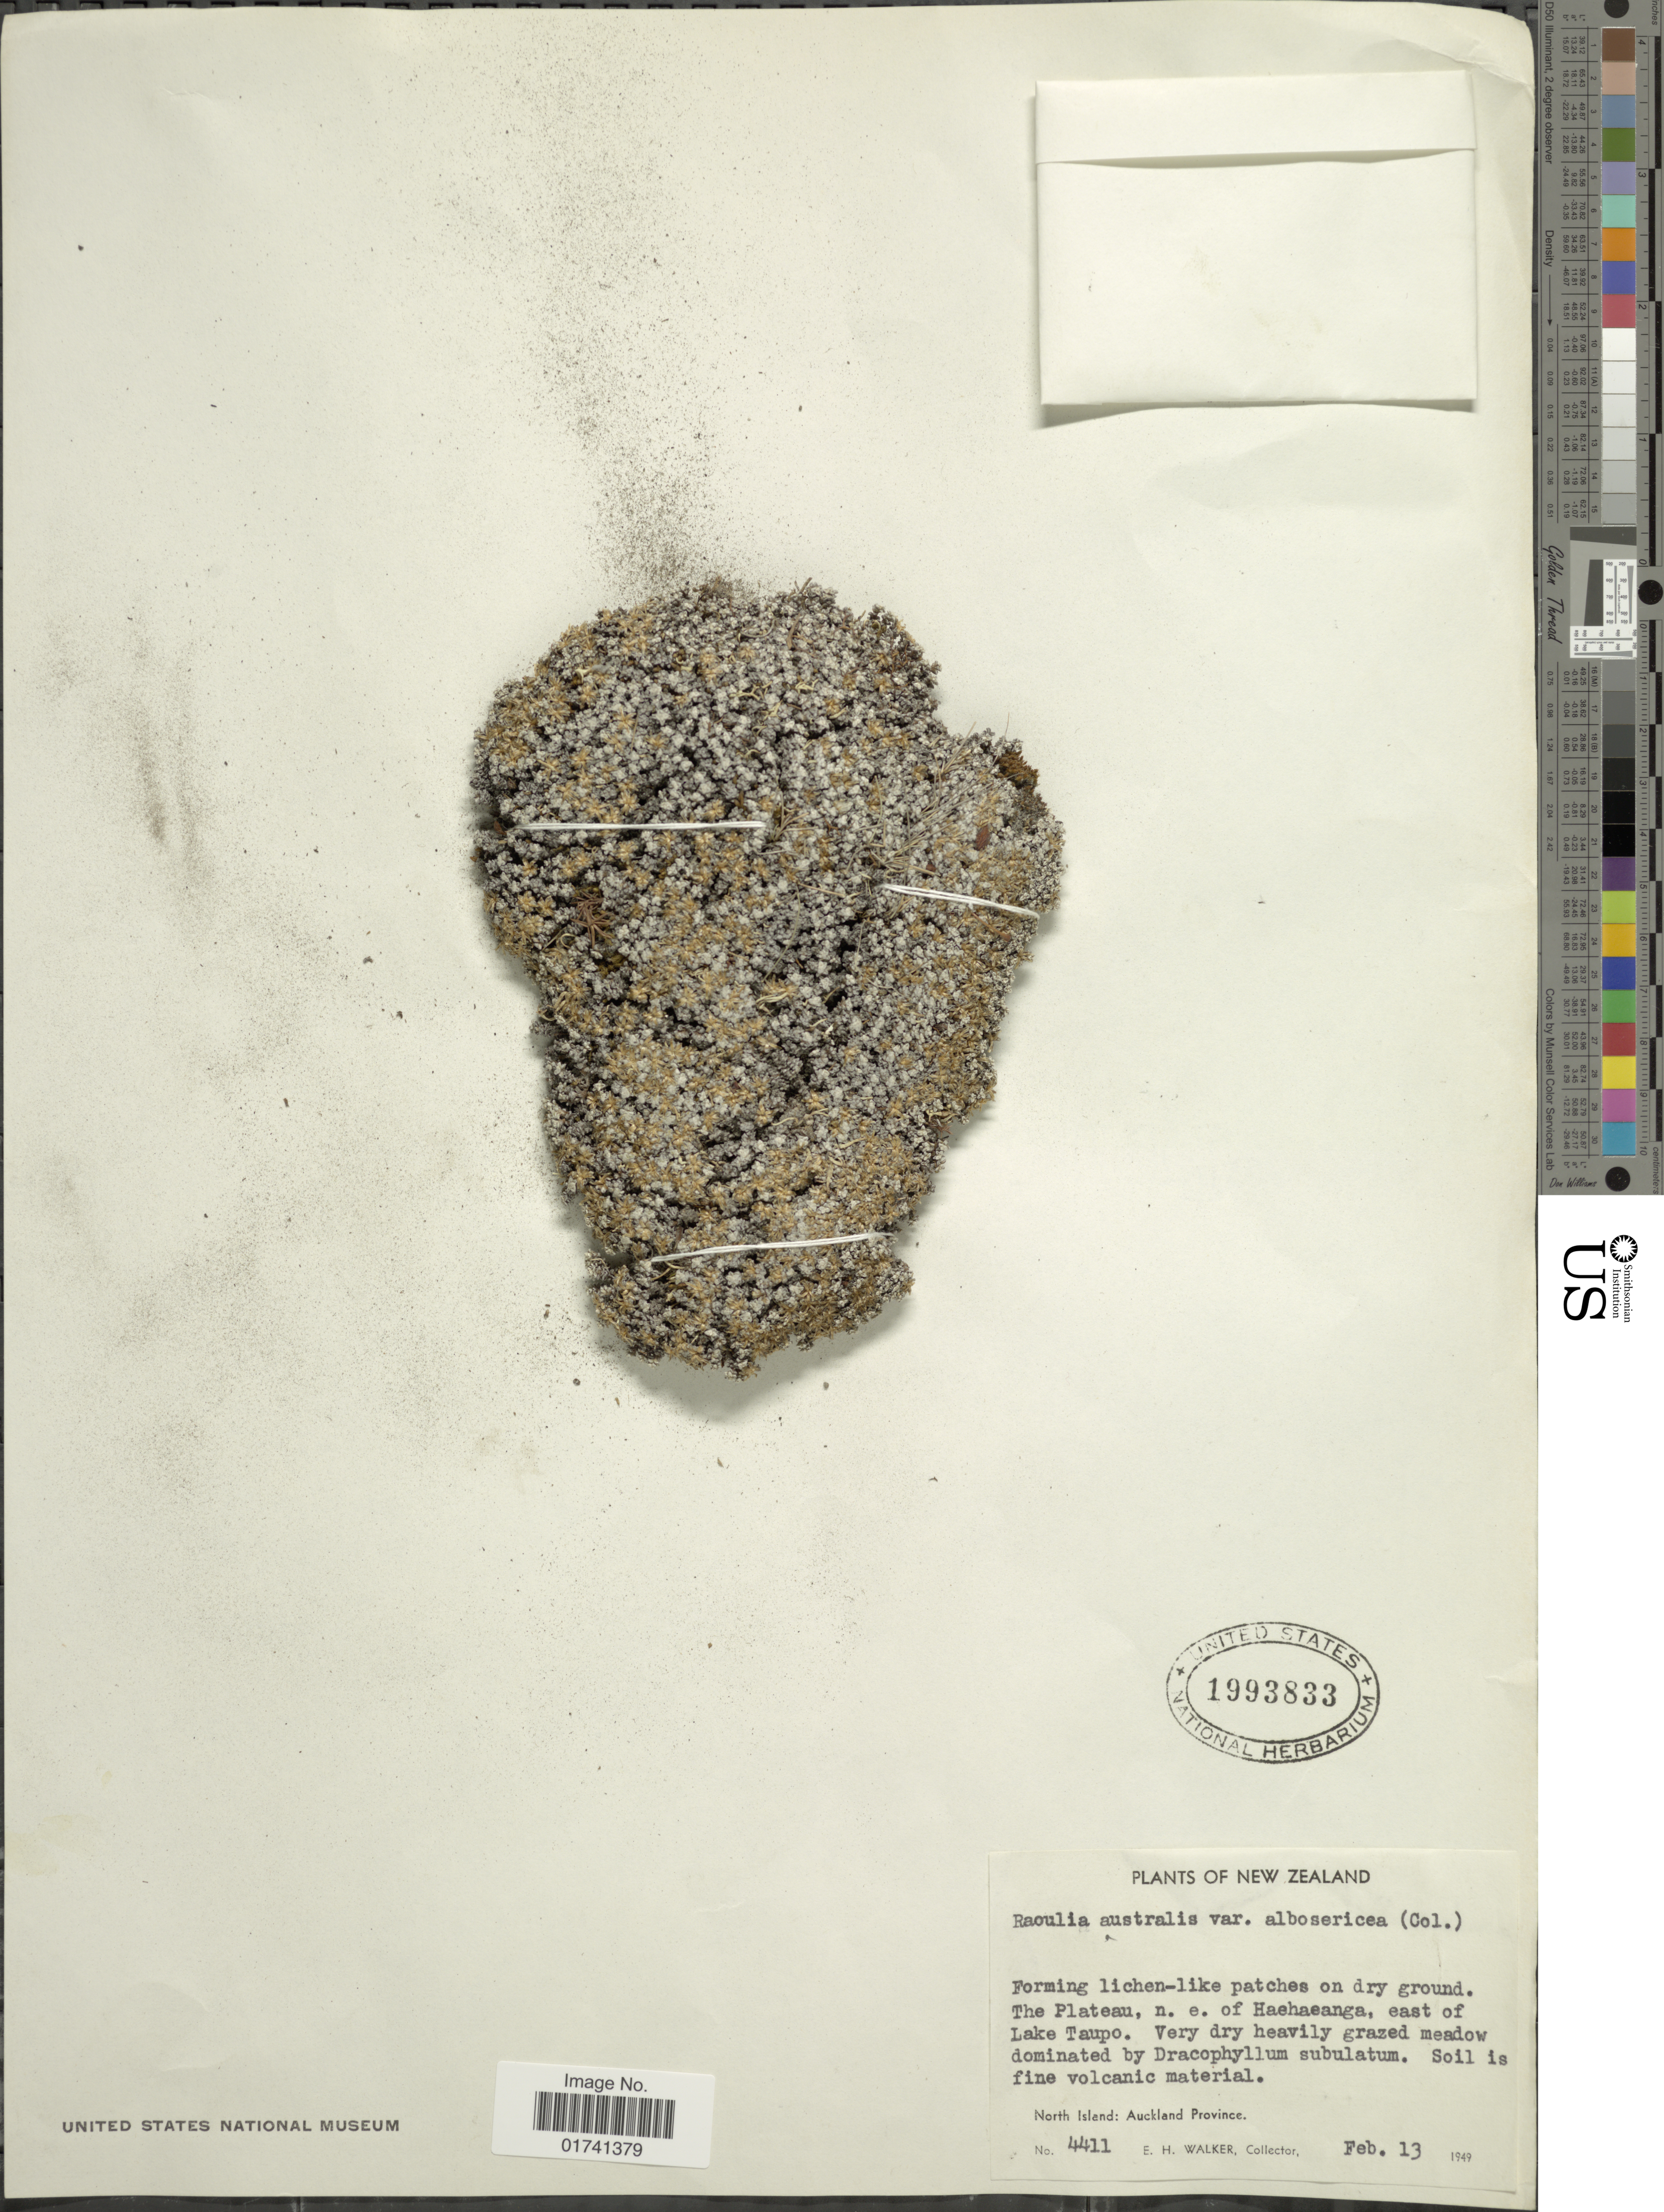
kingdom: Plantae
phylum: Tracheophyta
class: Magnoliopsida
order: Asterales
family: Asteraceae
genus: Raoulia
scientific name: Raoulia australis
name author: Hook. f.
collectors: E. H. Walker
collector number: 441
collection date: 1949-02-13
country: New Zealand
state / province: Auckland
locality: North Island, The Plateau, n.e. of Haehaeanga, east of Lake Taupo.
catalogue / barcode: US 1993833